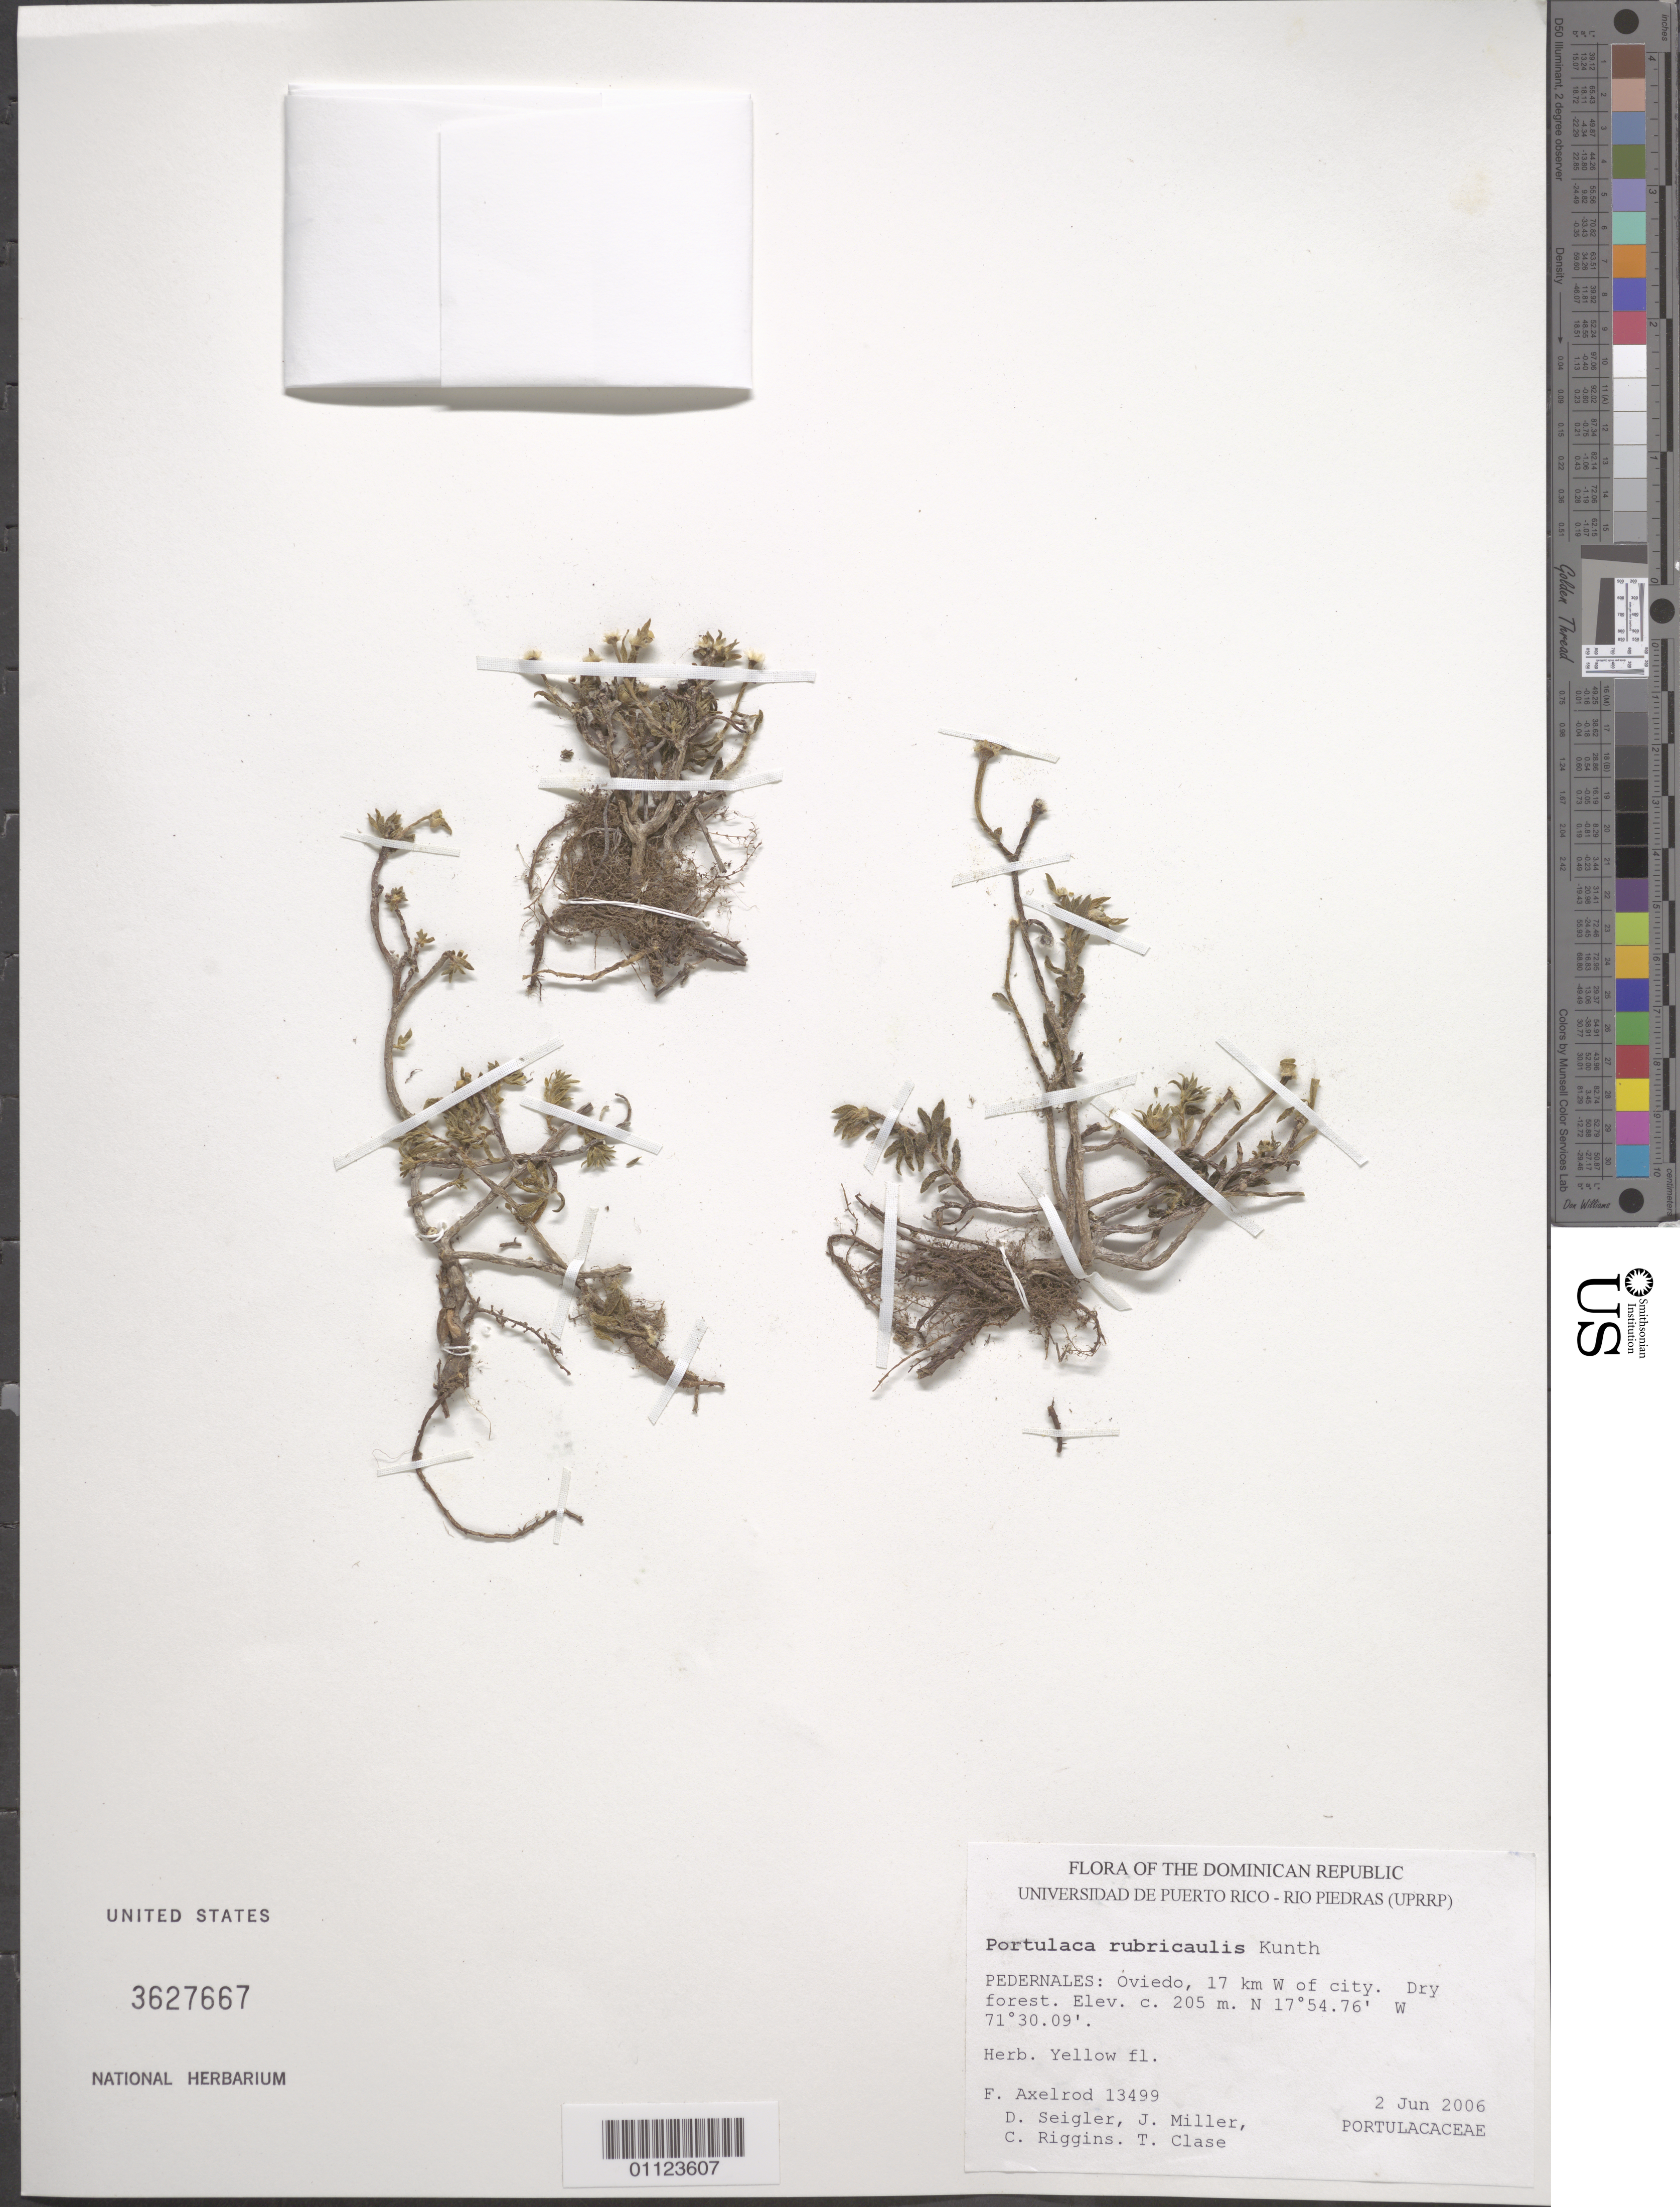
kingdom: Plantae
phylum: Tracheophyta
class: Magnoliopsida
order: Caryophyllales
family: Portulacaceae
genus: Portulaca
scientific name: Portulaca rubricaulis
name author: Kunth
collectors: F. S. Axelrod, D. Seigler, J. Miller, C. Riggins & T. Clase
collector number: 13499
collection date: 2006-06-02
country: Dominican Republic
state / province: Pedernales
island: Hispaniola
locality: Oviedo, 17 km W of city.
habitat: Dry forest.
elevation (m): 205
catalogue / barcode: US 3627667